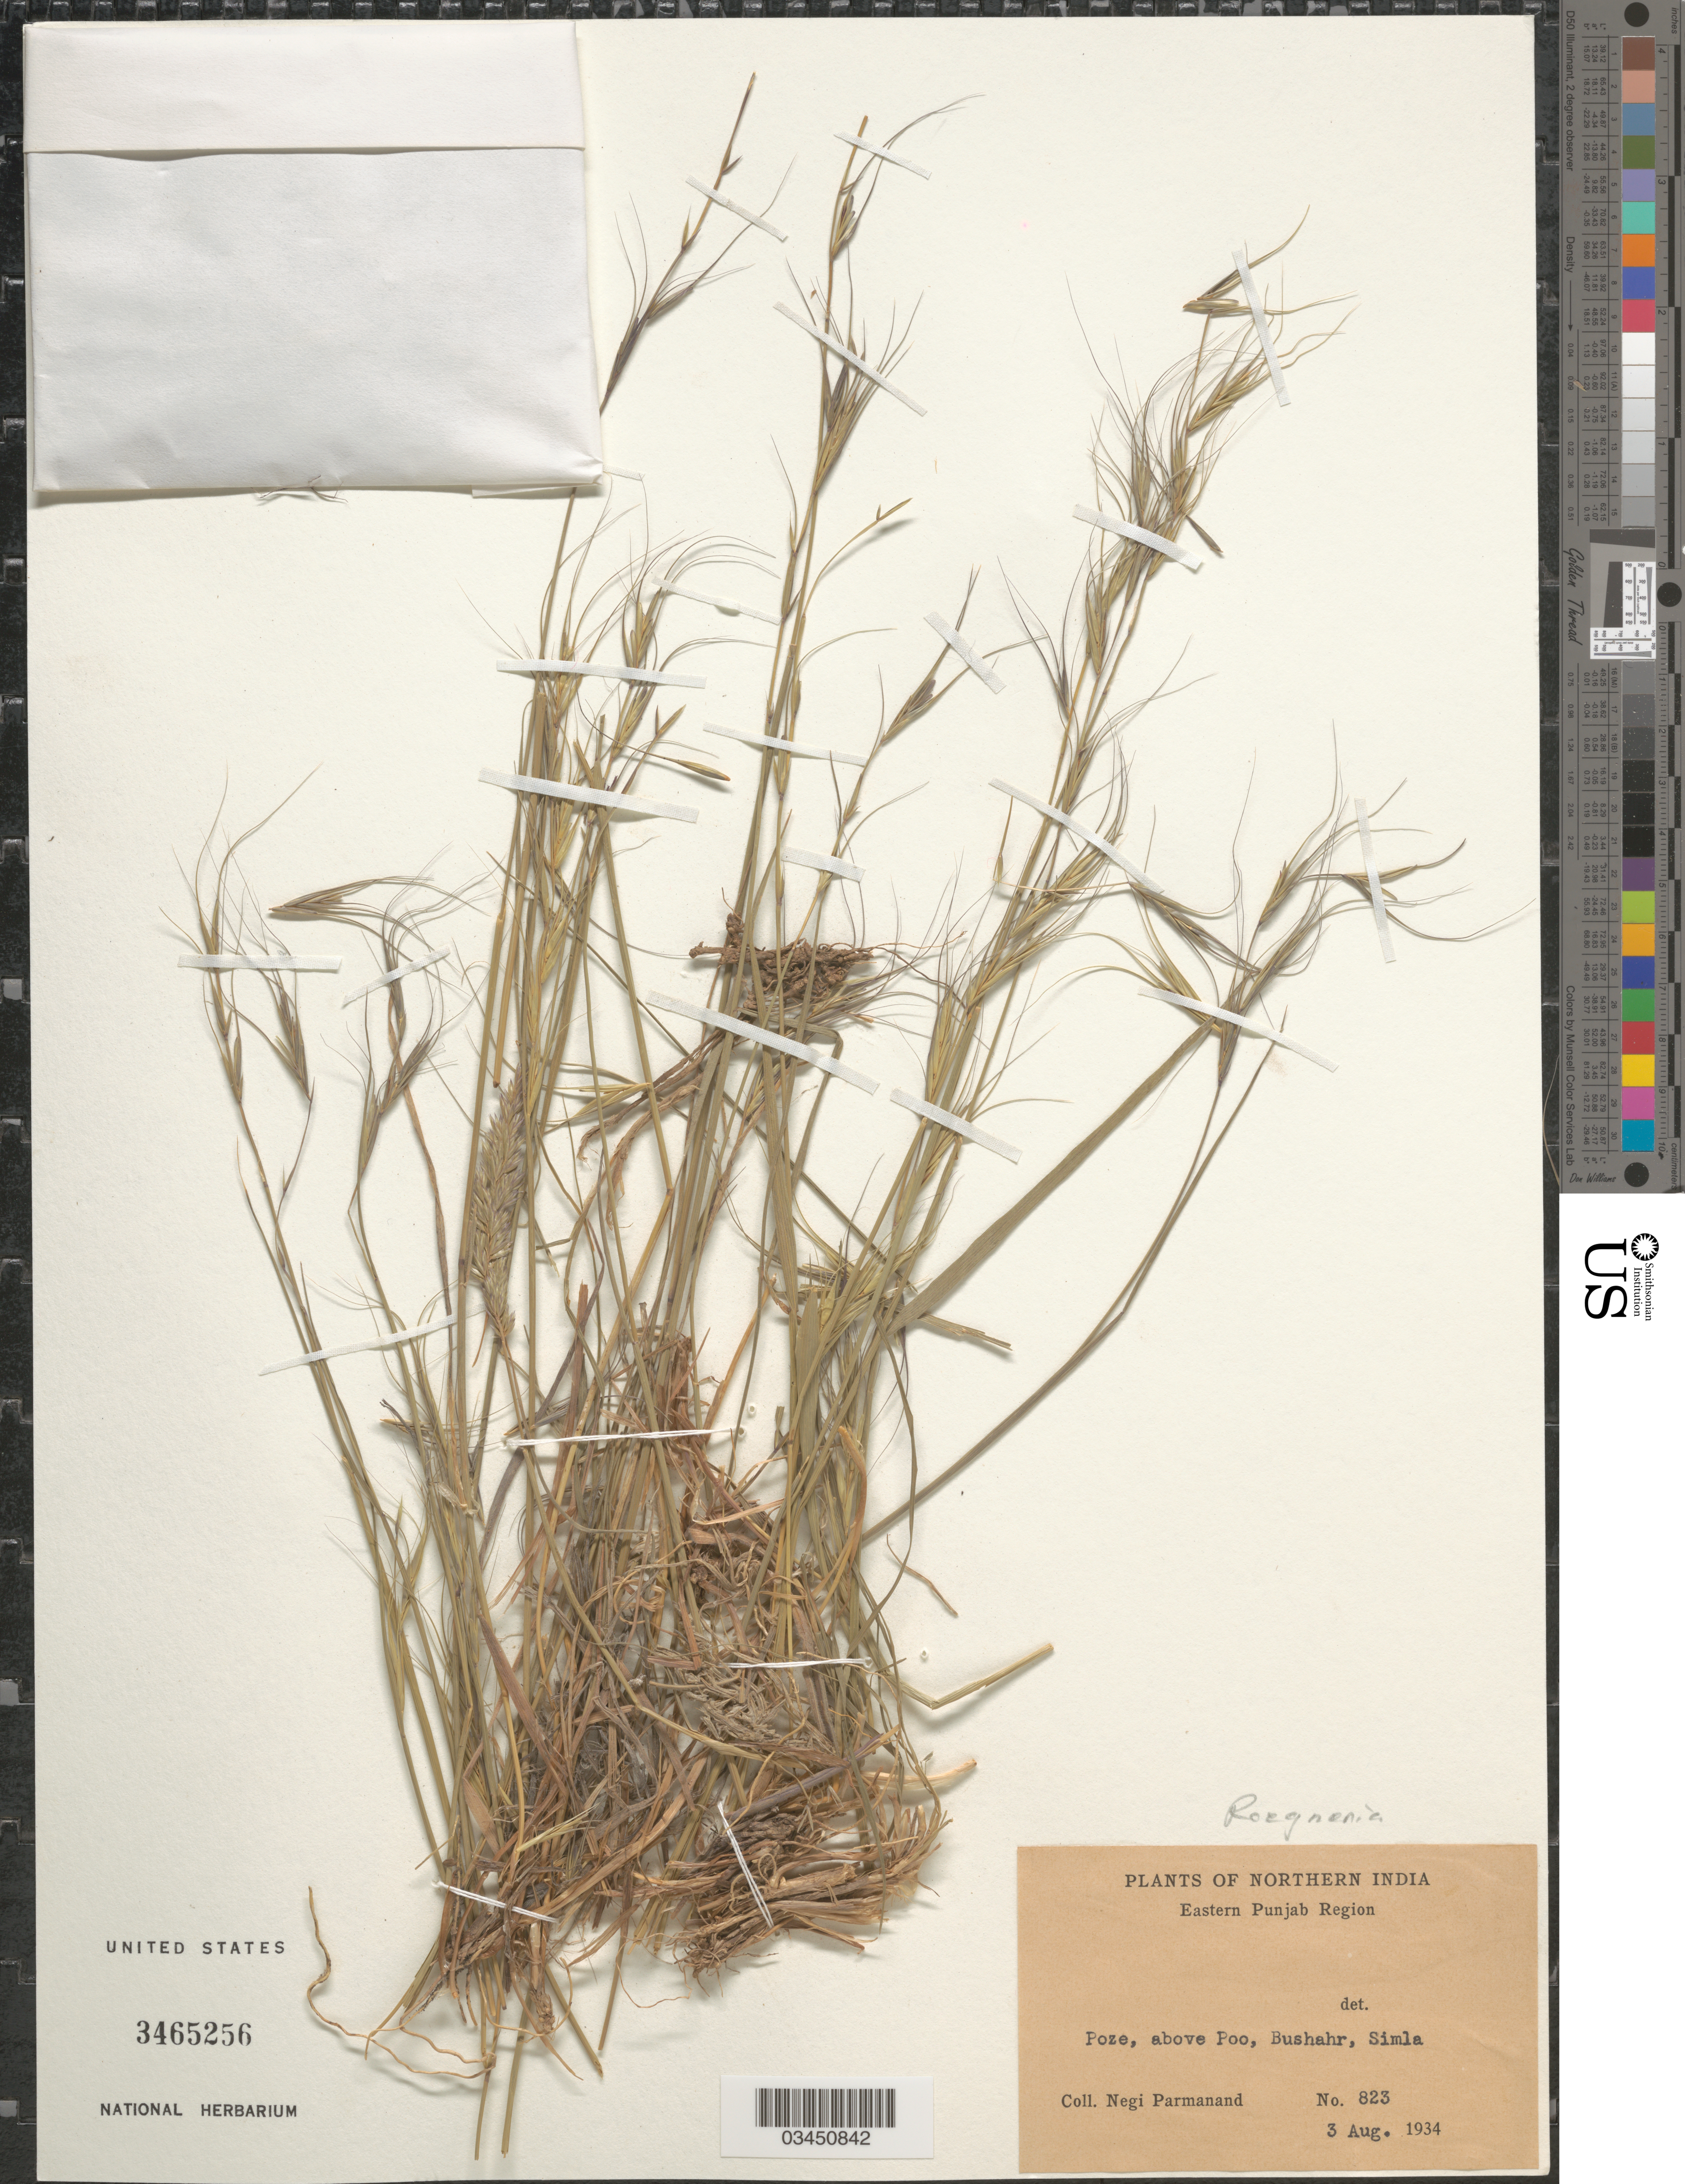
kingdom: Plantae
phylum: Tracheophyta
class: Liliopsida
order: Poales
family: Poaceae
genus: Elymus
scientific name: Elymus sp.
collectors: N. Parmanand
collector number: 823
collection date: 1934-08-03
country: India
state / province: Himachal Pradesh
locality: Northern India. Eastern Punjab Region. Poze, above Poo, Bushahr, Simla.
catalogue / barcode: US 3465256